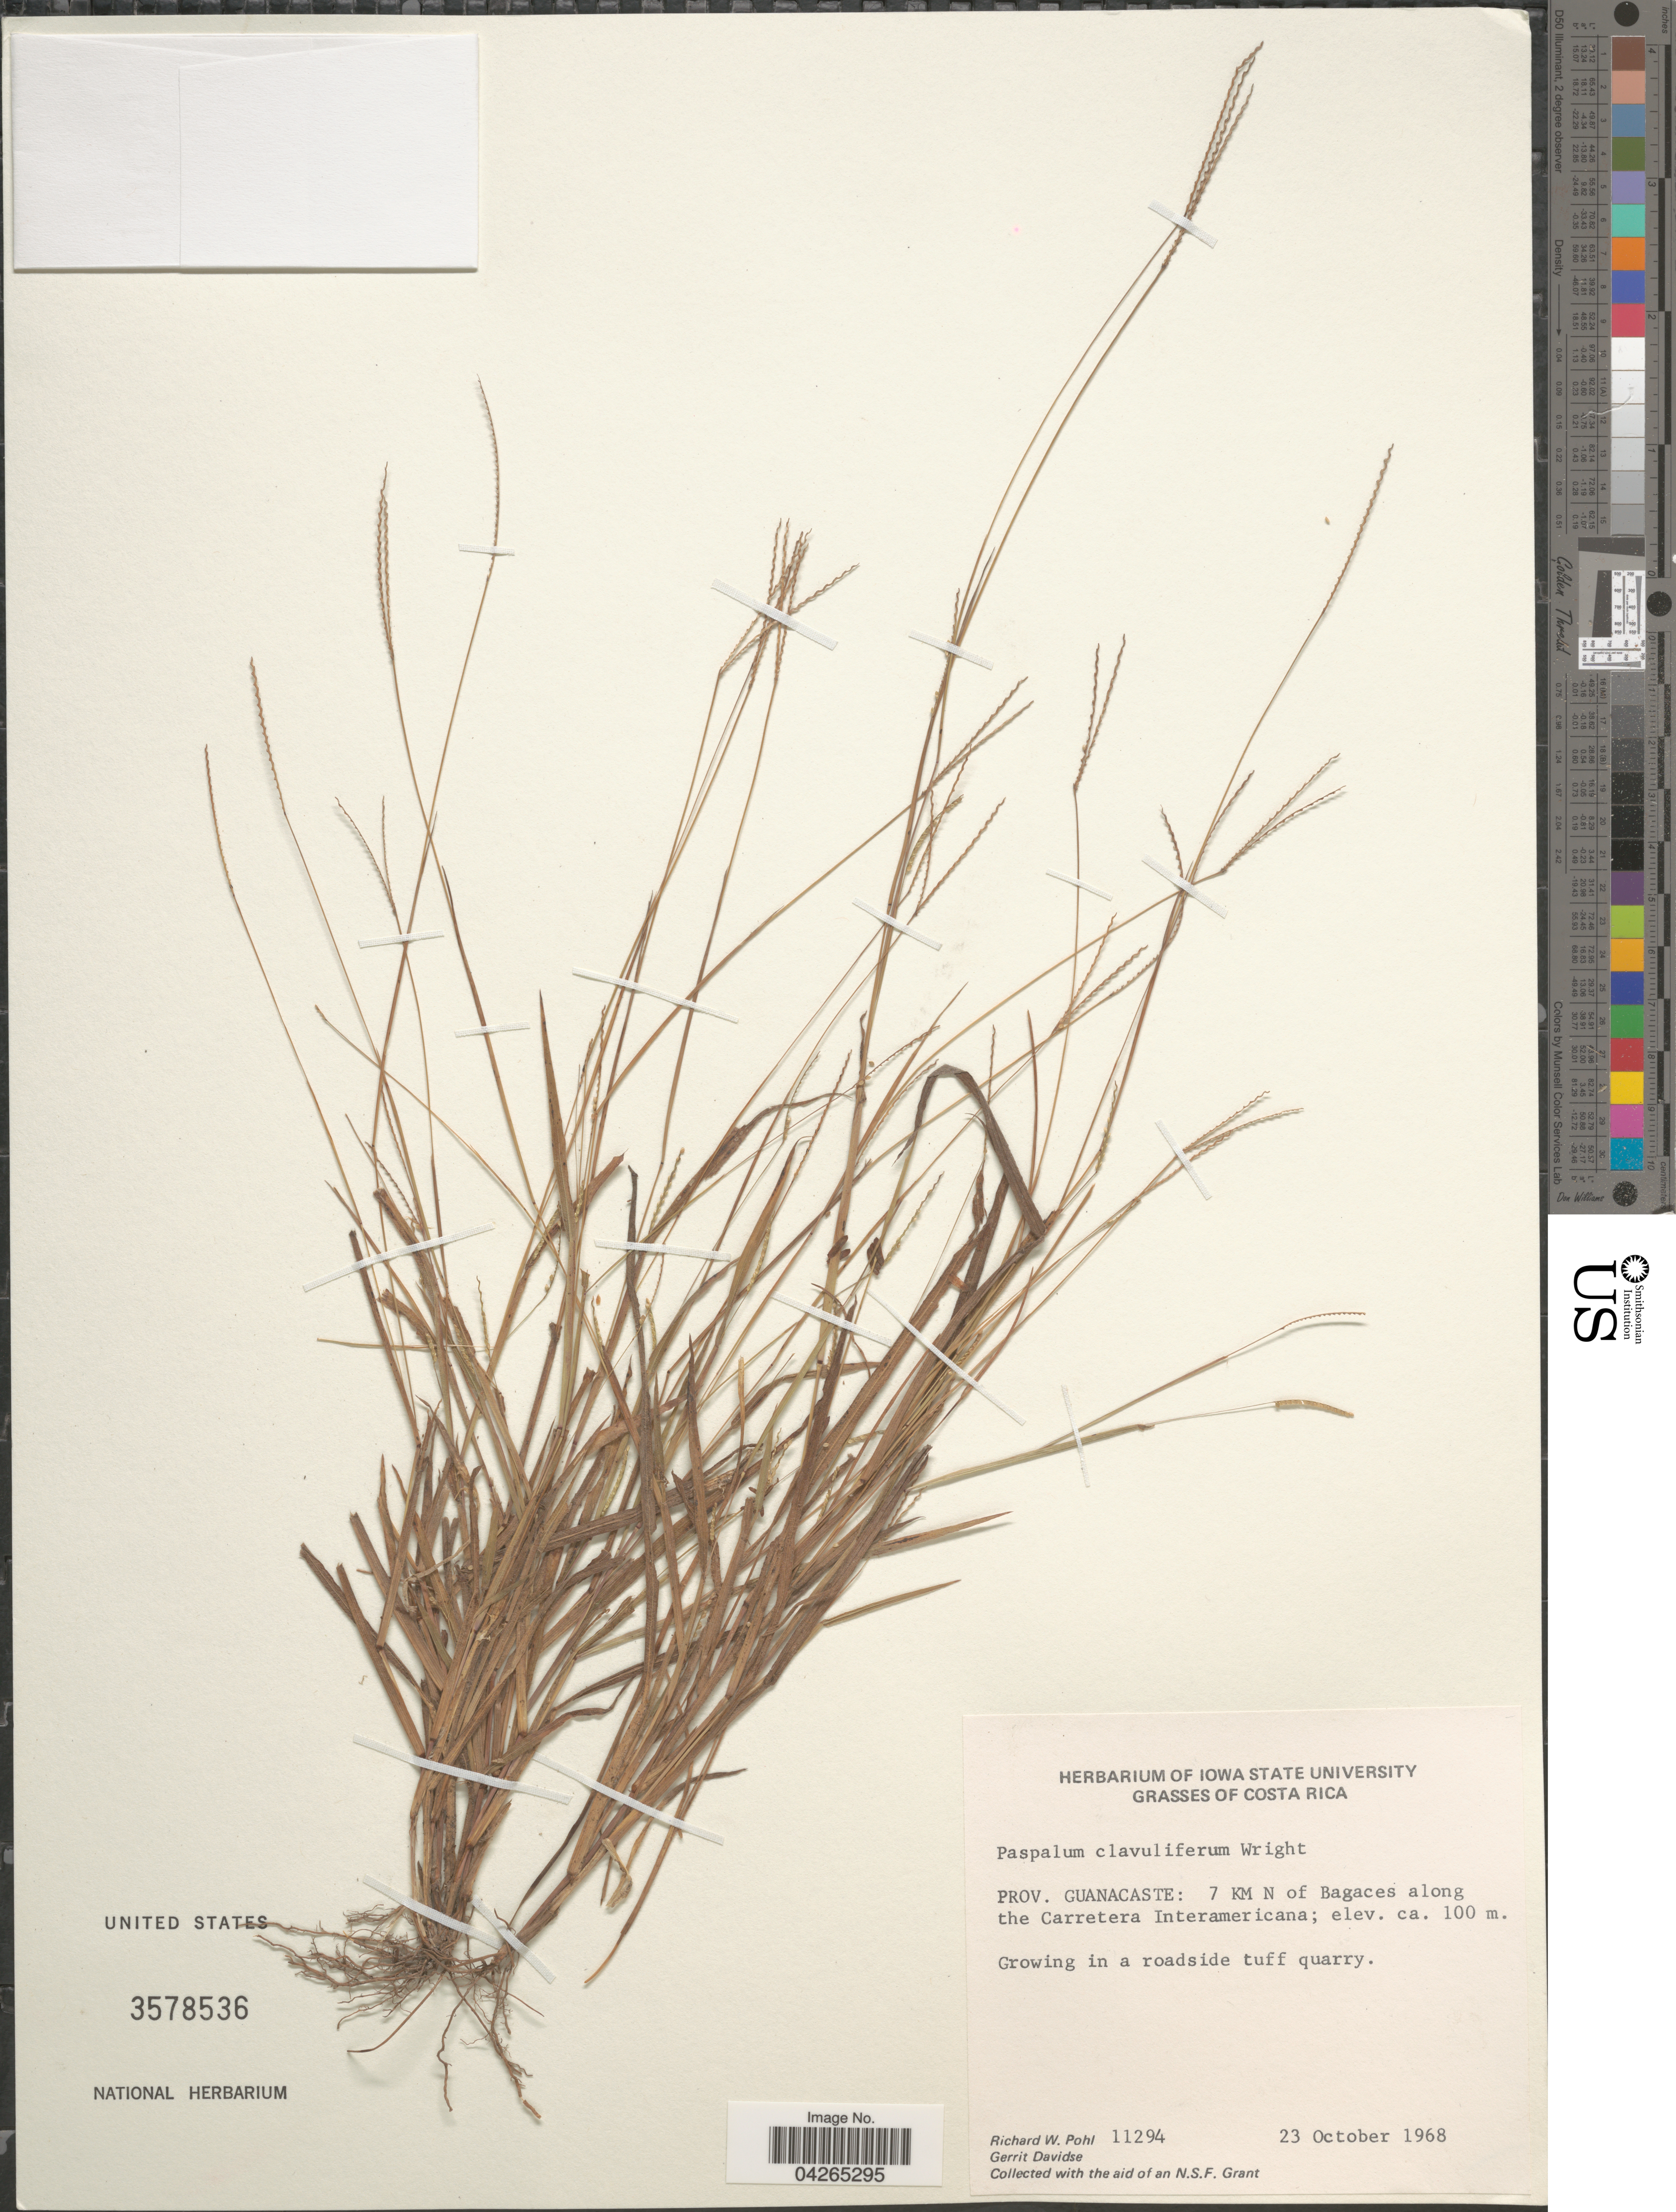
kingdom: Plantae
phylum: Tracheophyta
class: Liliopsida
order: Poales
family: Poaceae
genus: Paspalum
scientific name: Paspalum claviliferum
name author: C. Wright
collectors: R. W. Pohl & G. Davidse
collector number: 11294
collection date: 1968-10-23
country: Costa Rica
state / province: Guanacaste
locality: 7 KM N of Bagaces along the Carretera Interamericana.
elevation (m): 100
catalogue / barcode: US 3578536